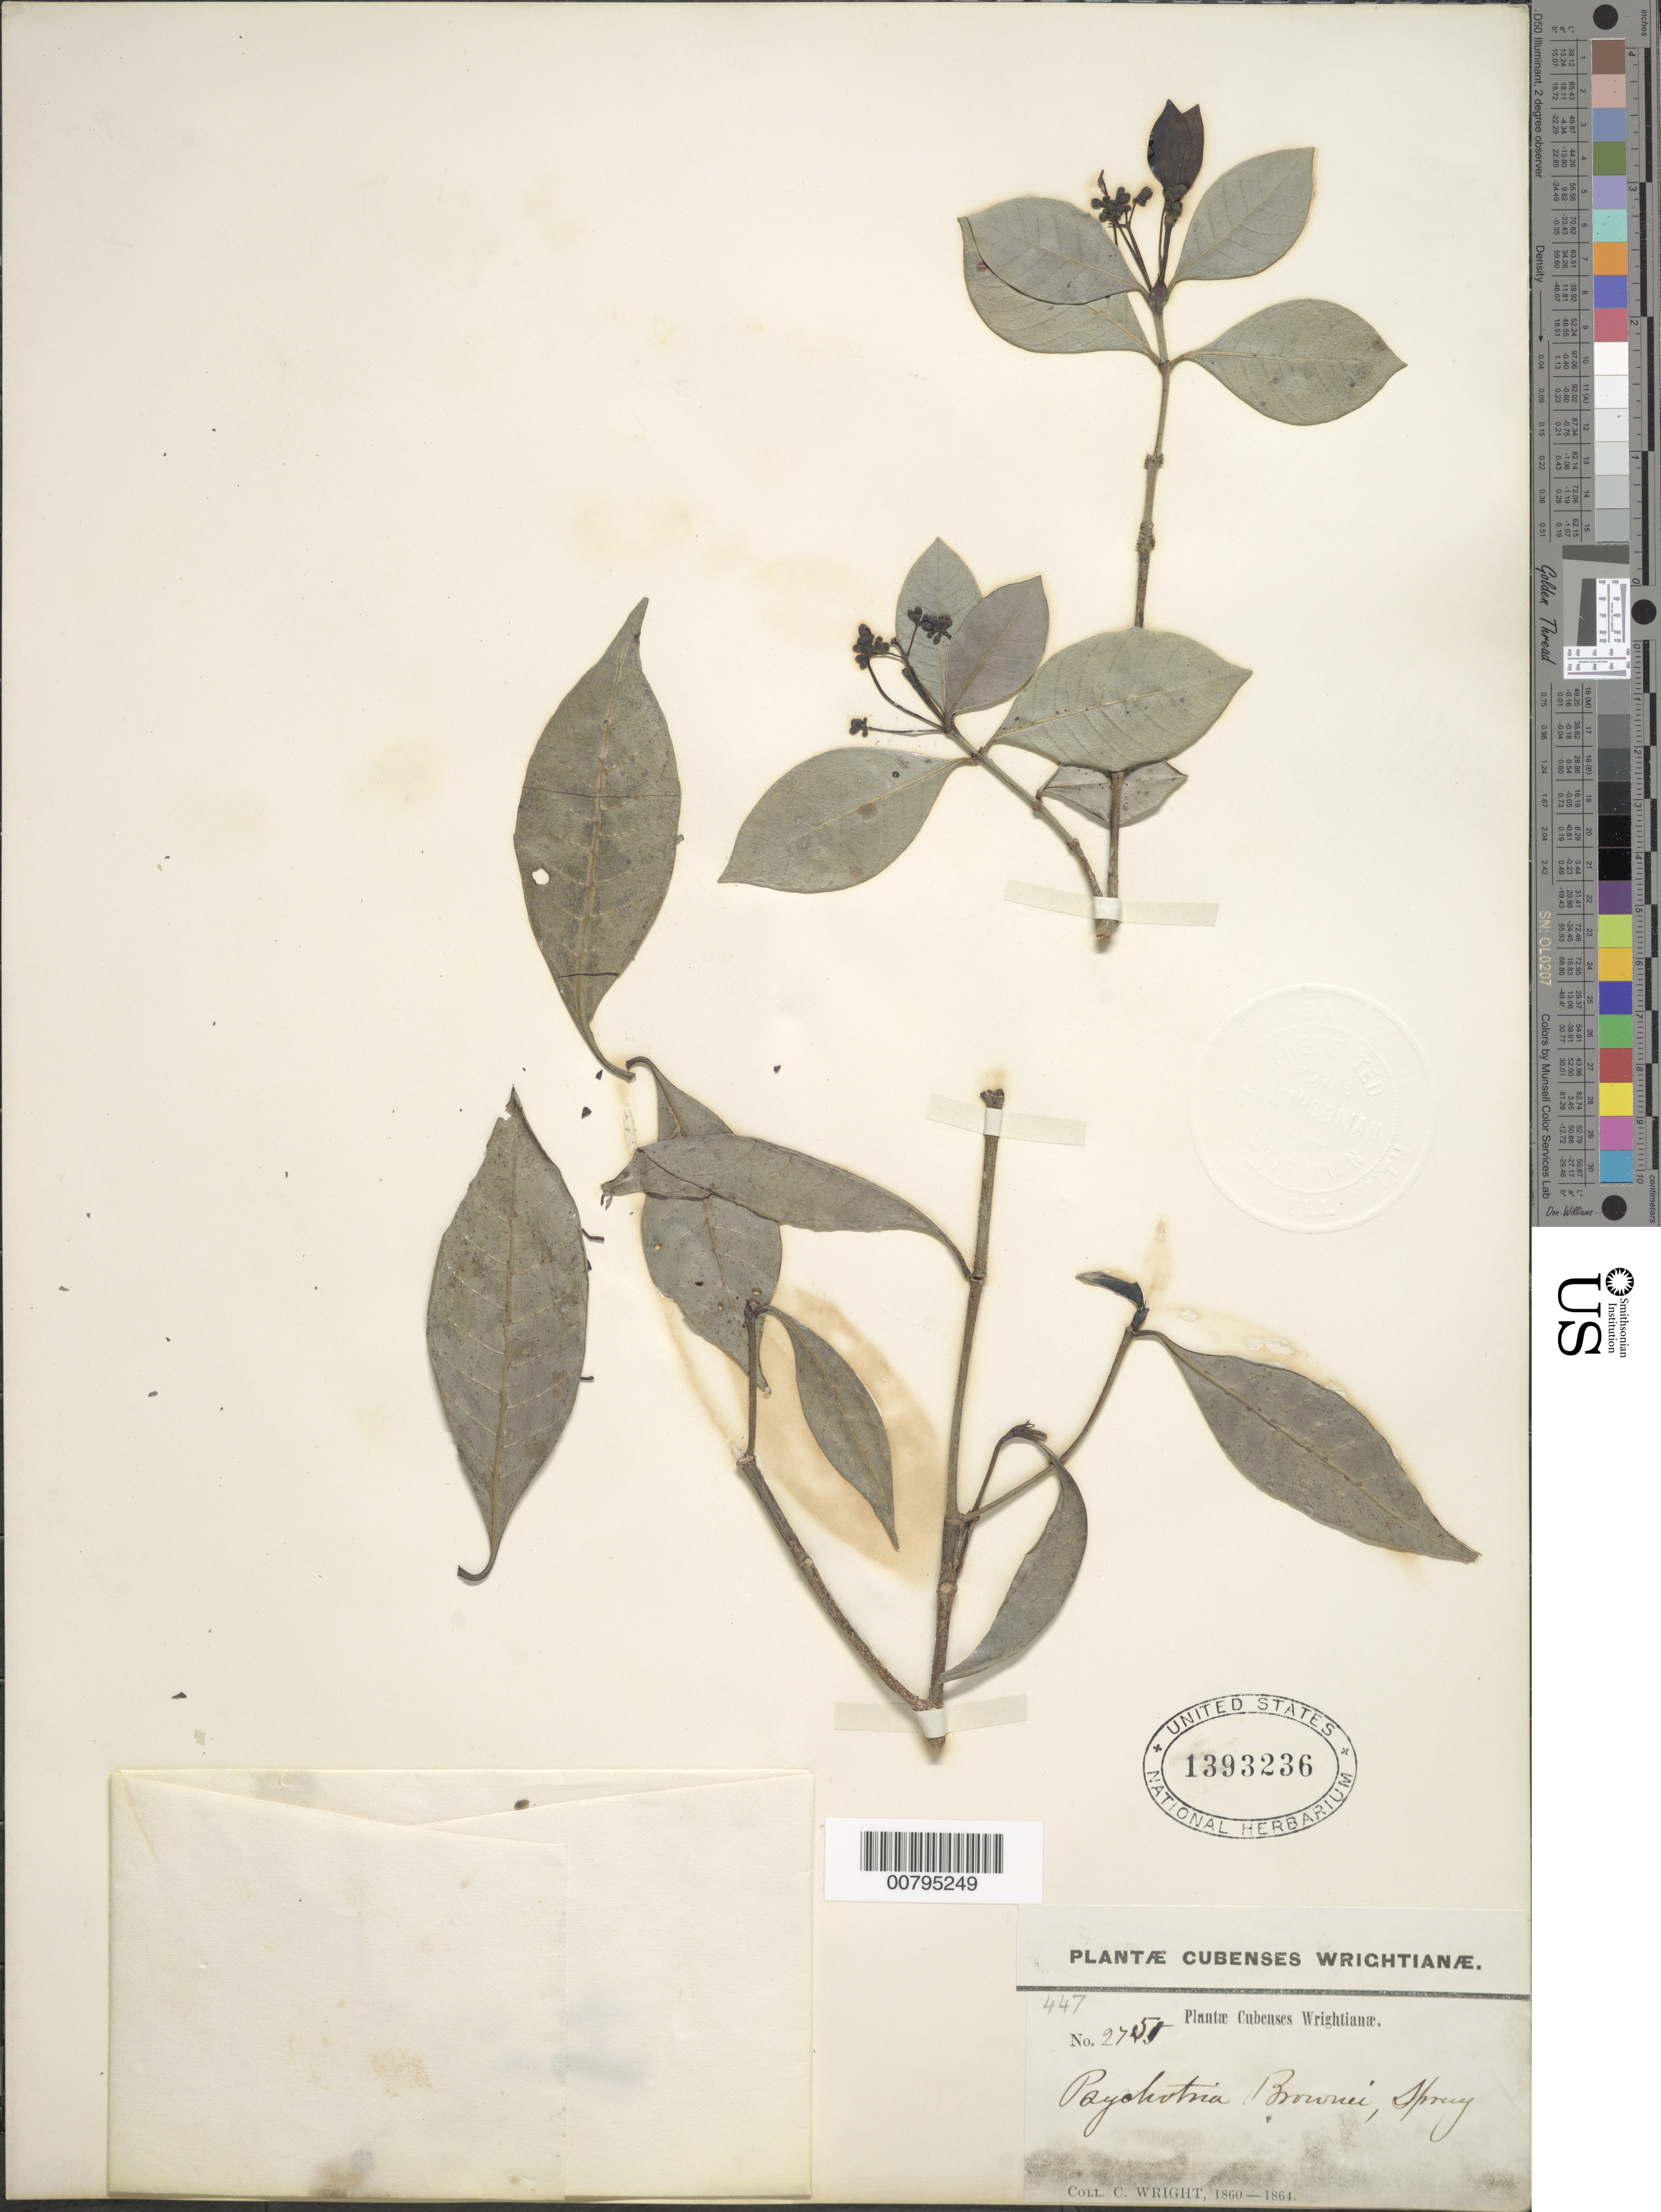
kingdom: Plantae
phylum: Tracheophyta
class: Magnoliopsida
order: Gentianales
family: Rubiaceae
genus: Psychotria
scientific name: Psychotria glabrata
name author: Sw.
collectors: C. Wright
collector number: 2751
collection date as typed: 1860 to -- --- 1864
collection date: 1860/1864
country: Cuba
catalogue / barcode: US 1393236